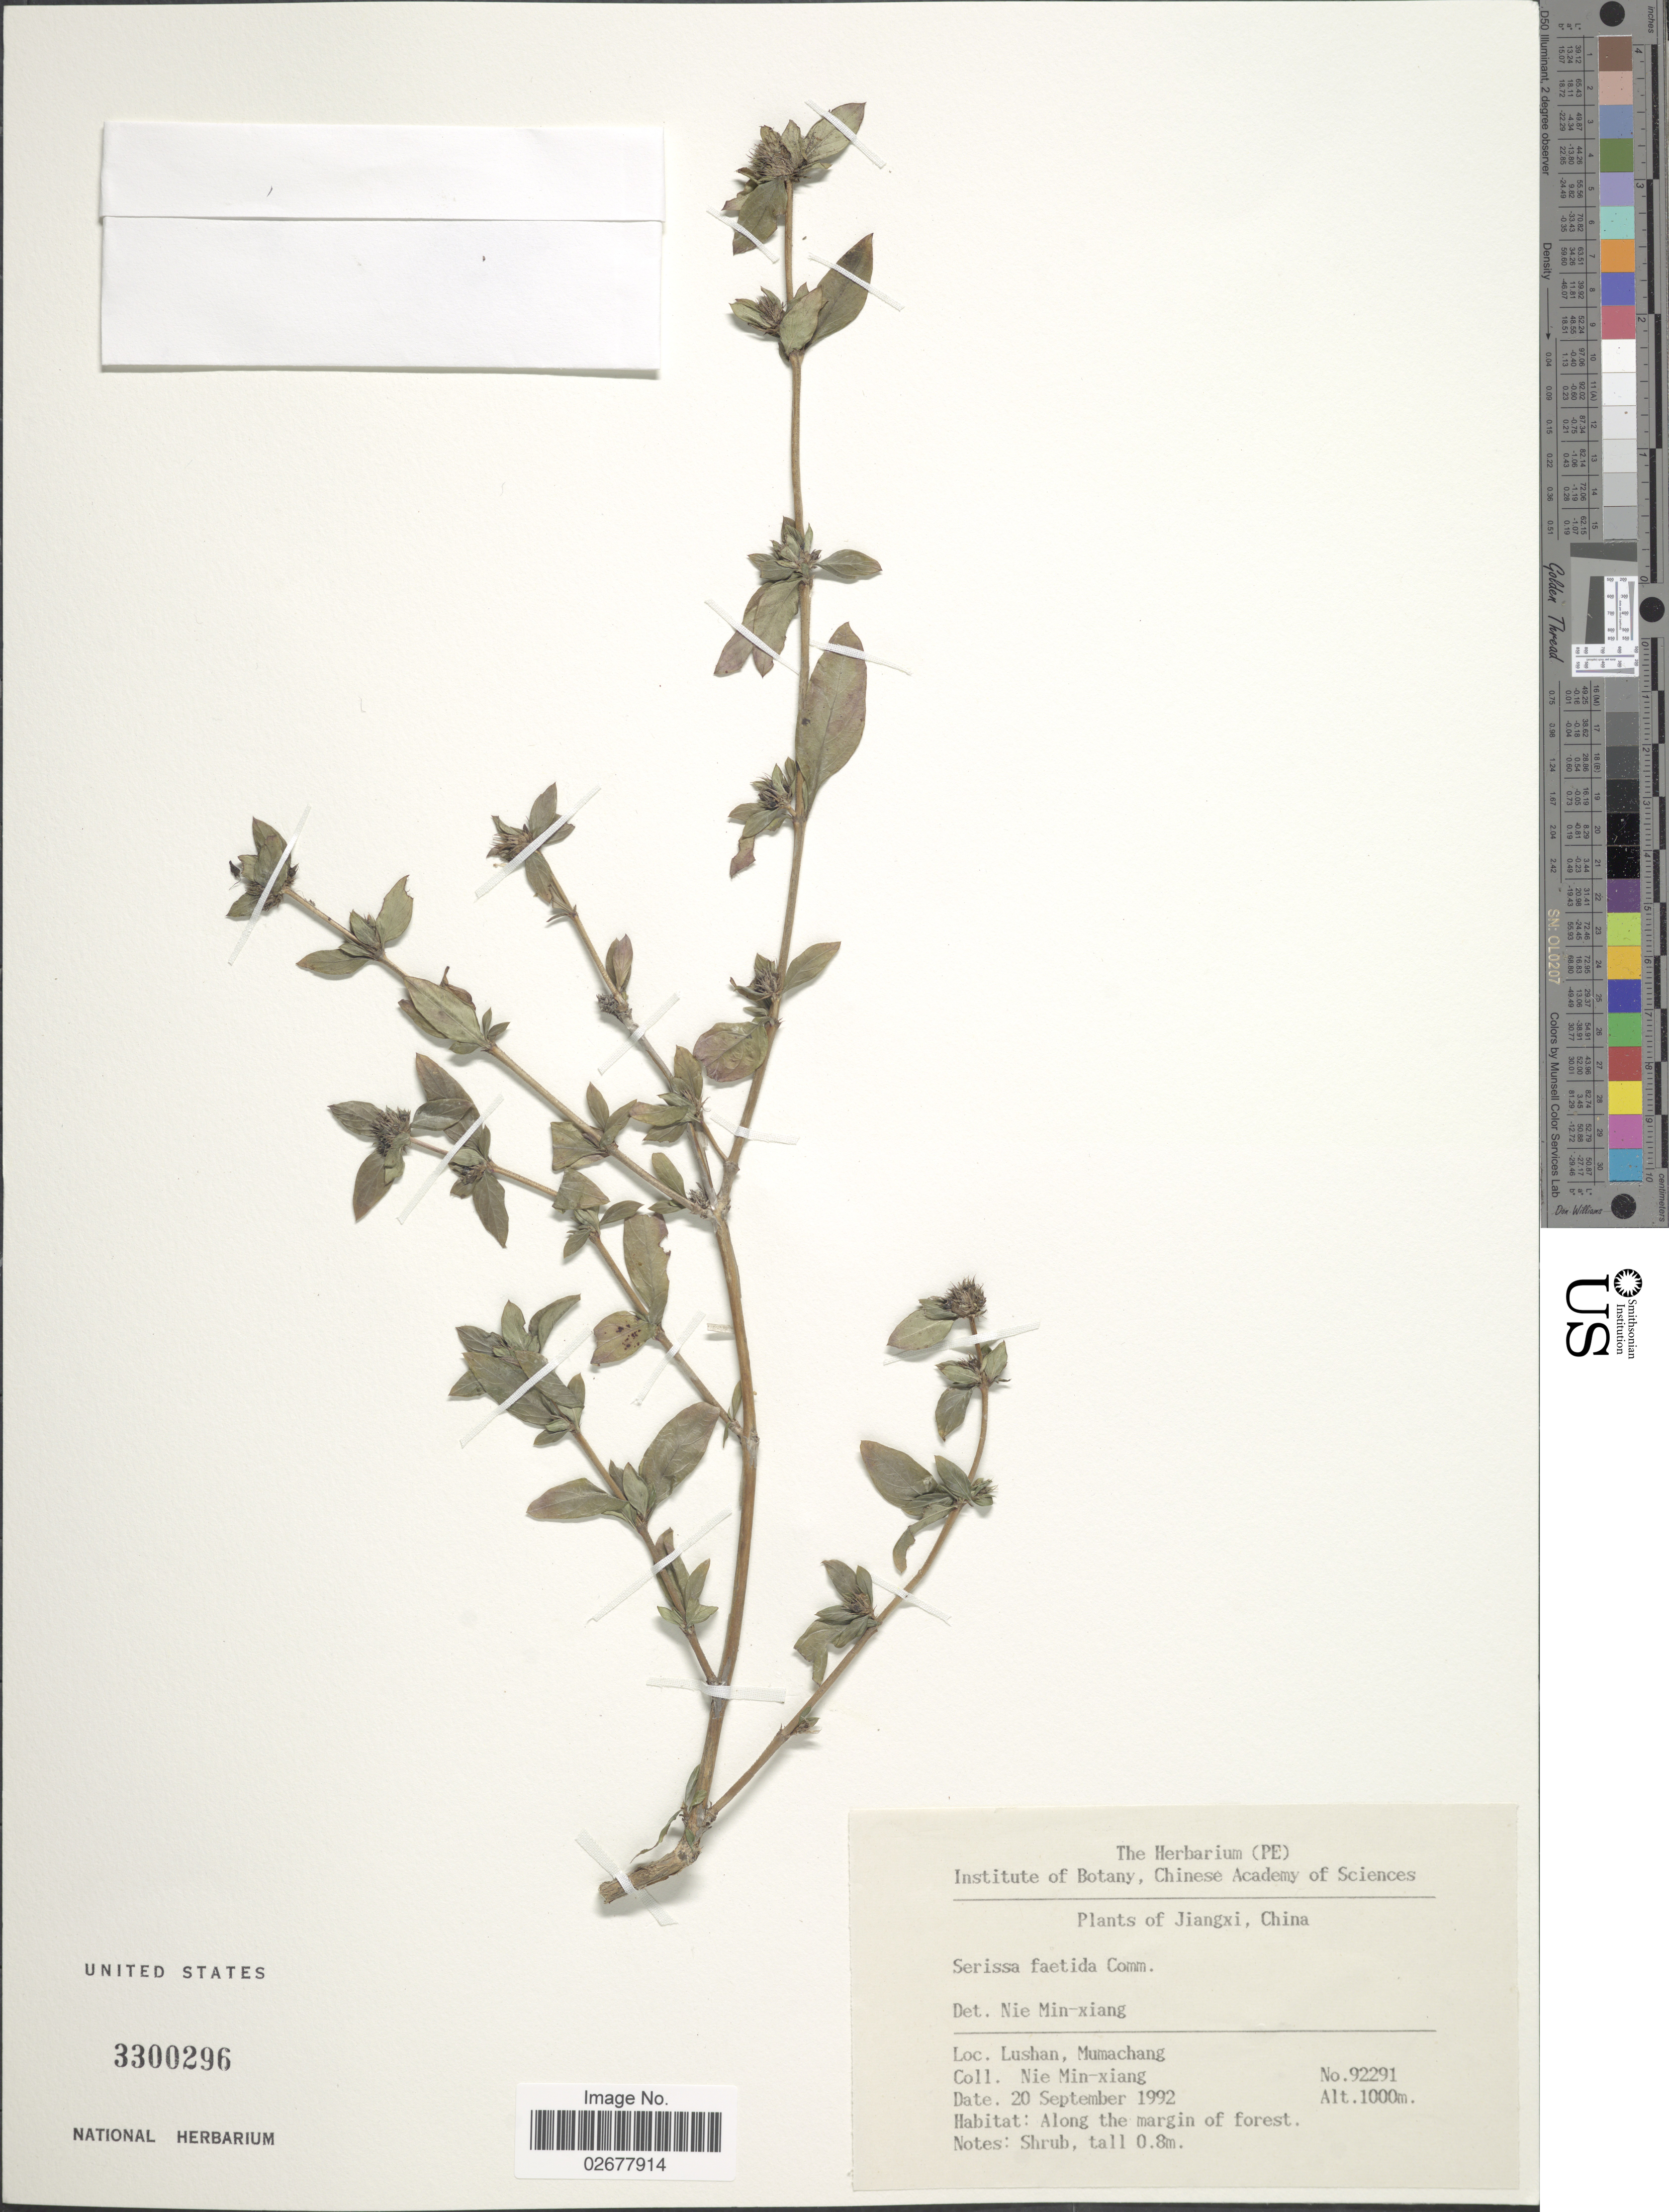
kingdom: Plantae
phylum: Tracheophyta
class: Magnoliopsida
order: Gentianales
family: Rubiaceae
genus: Serissa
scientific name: Serissa japonica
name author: (Thunb.) Thunb.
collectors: M. Nie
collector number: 92291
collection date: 1992-09-20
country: China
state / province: Jiangxi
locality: Lushan, Mumachang, Along the margin of forest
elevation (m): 1000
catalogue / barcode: US 3300296